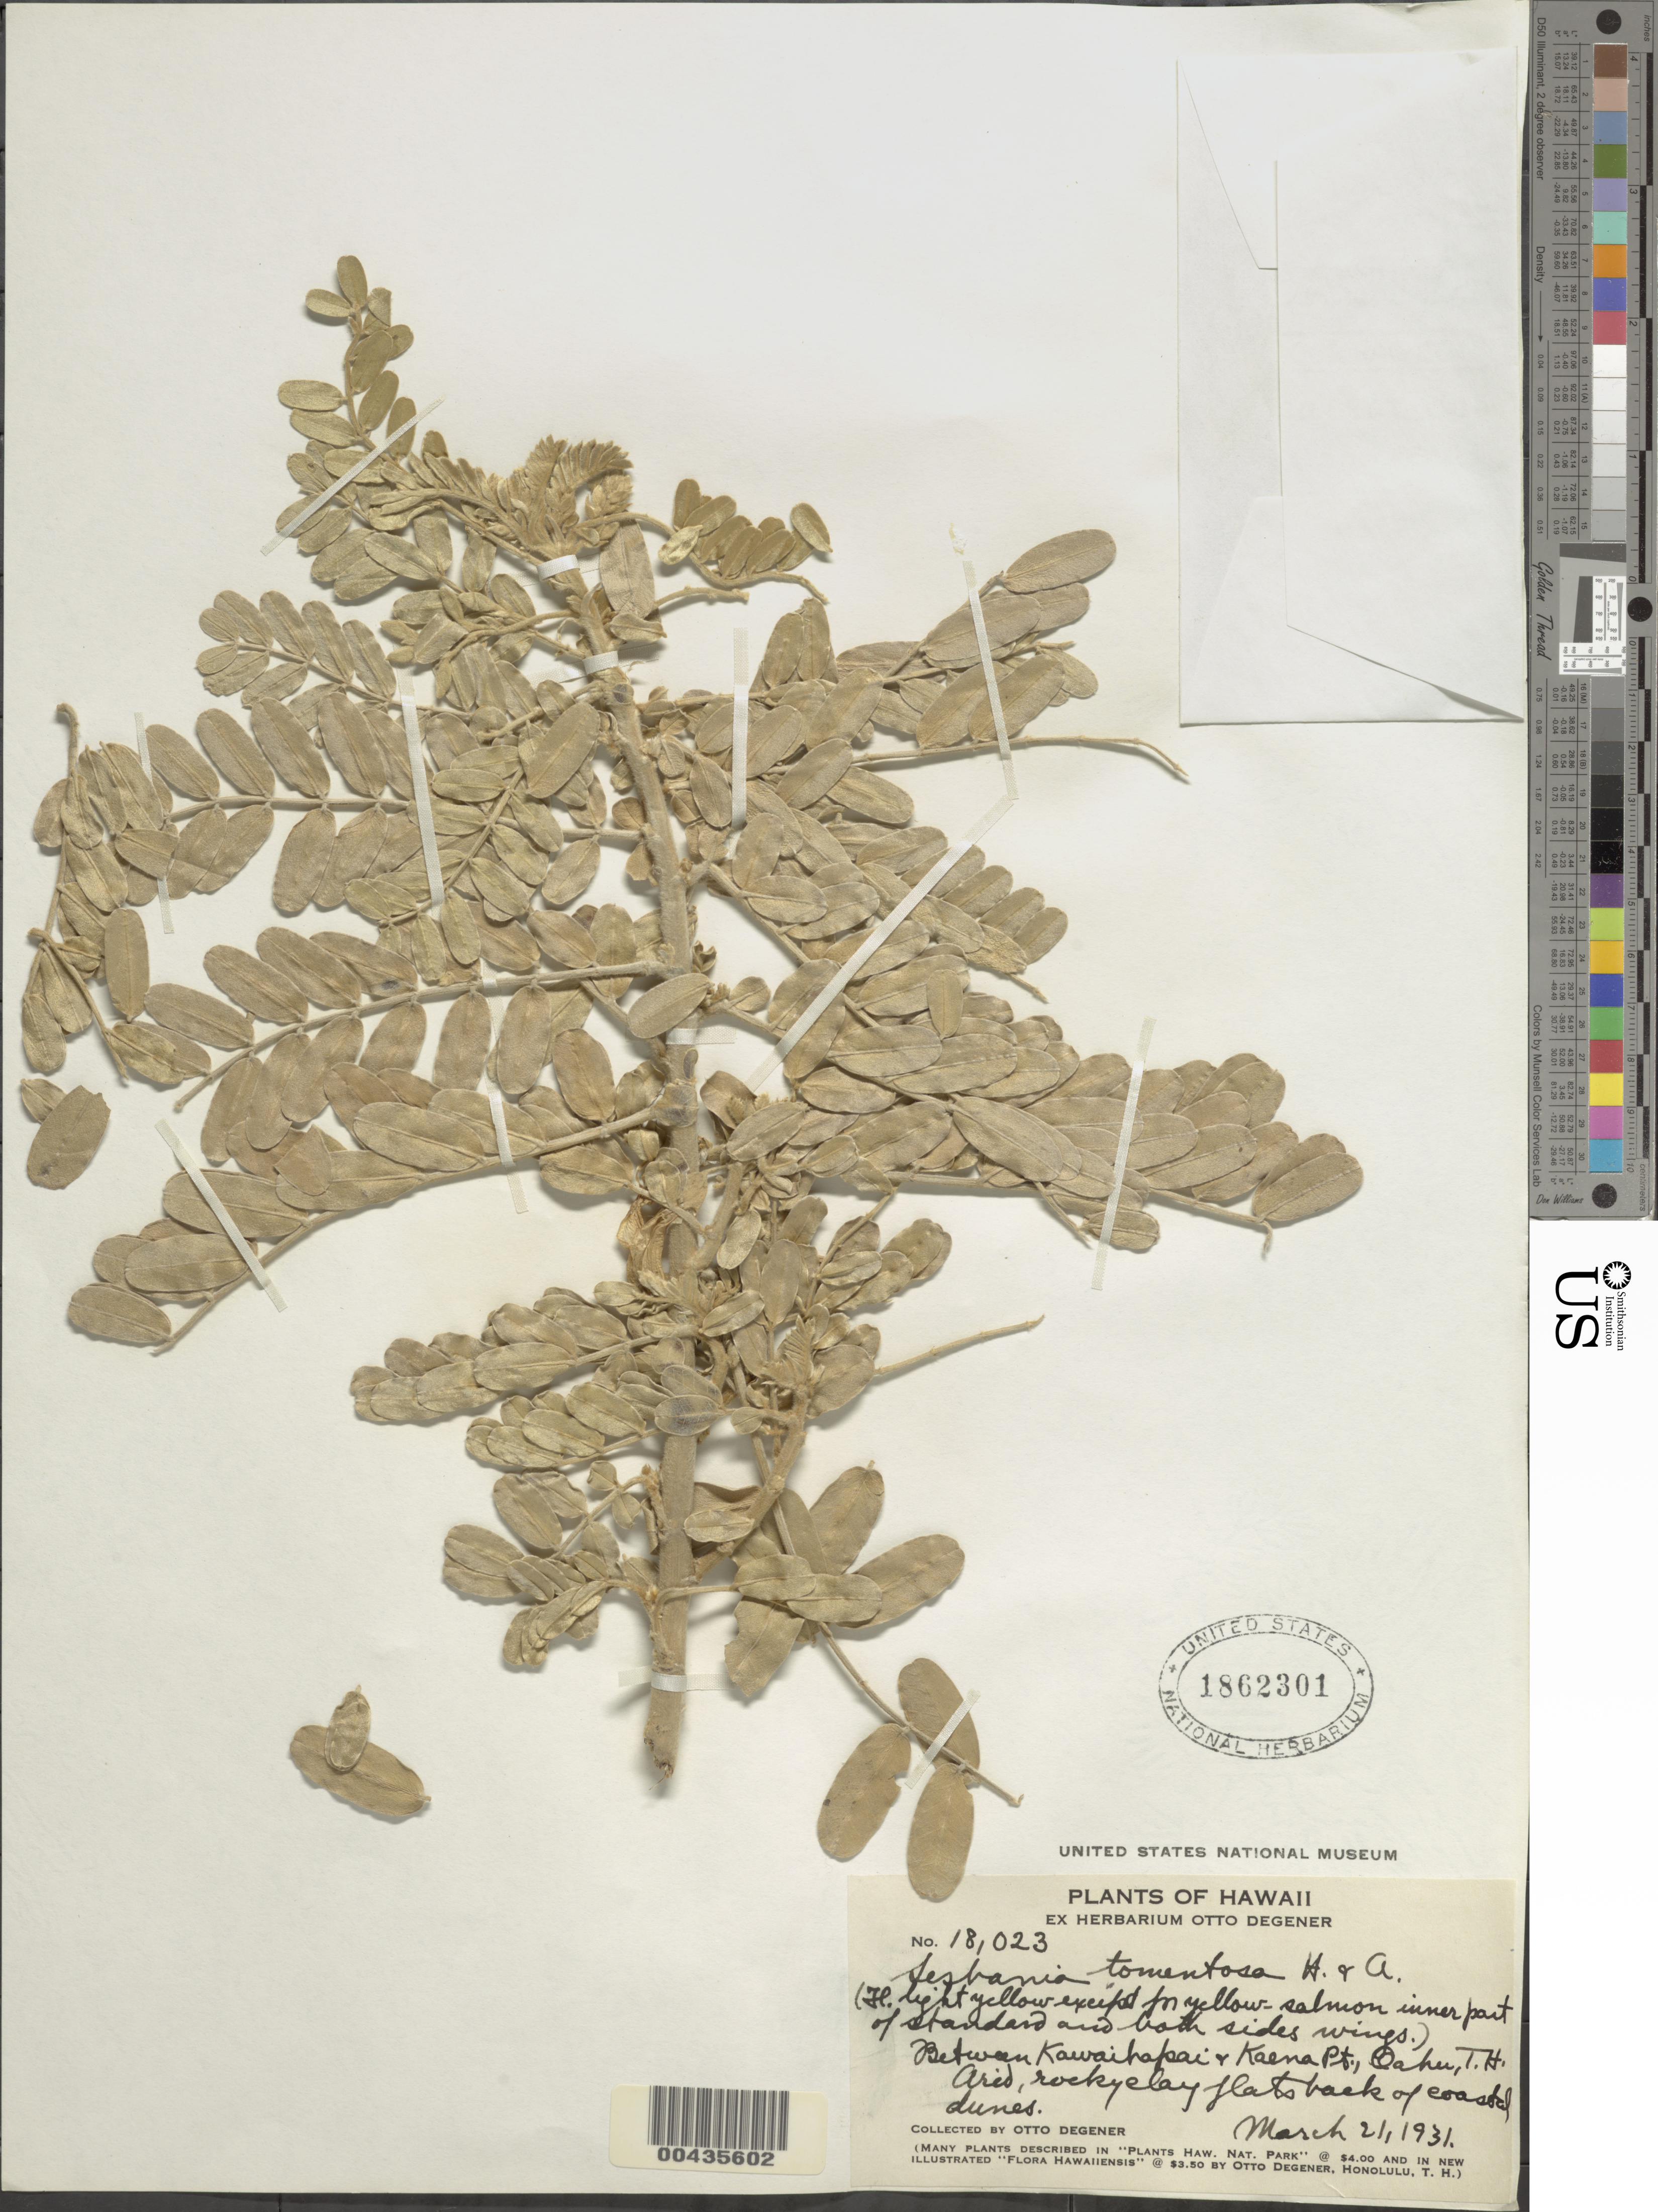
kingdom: Plantae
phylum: Tracheophyta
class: Magnoliopsida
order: Fabales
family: Fabaceae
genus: Sesbania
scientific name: Sesbania tomentosa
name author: Hook. & Arn.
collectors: O. Degener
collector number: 18023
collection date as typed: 21 Mar 1931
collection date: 1931-03-21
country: United States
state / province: Hawaii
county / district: Honolulu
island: Oahu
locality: Between Kawaihapai and Kaena Pt.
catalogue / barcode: US 1862301